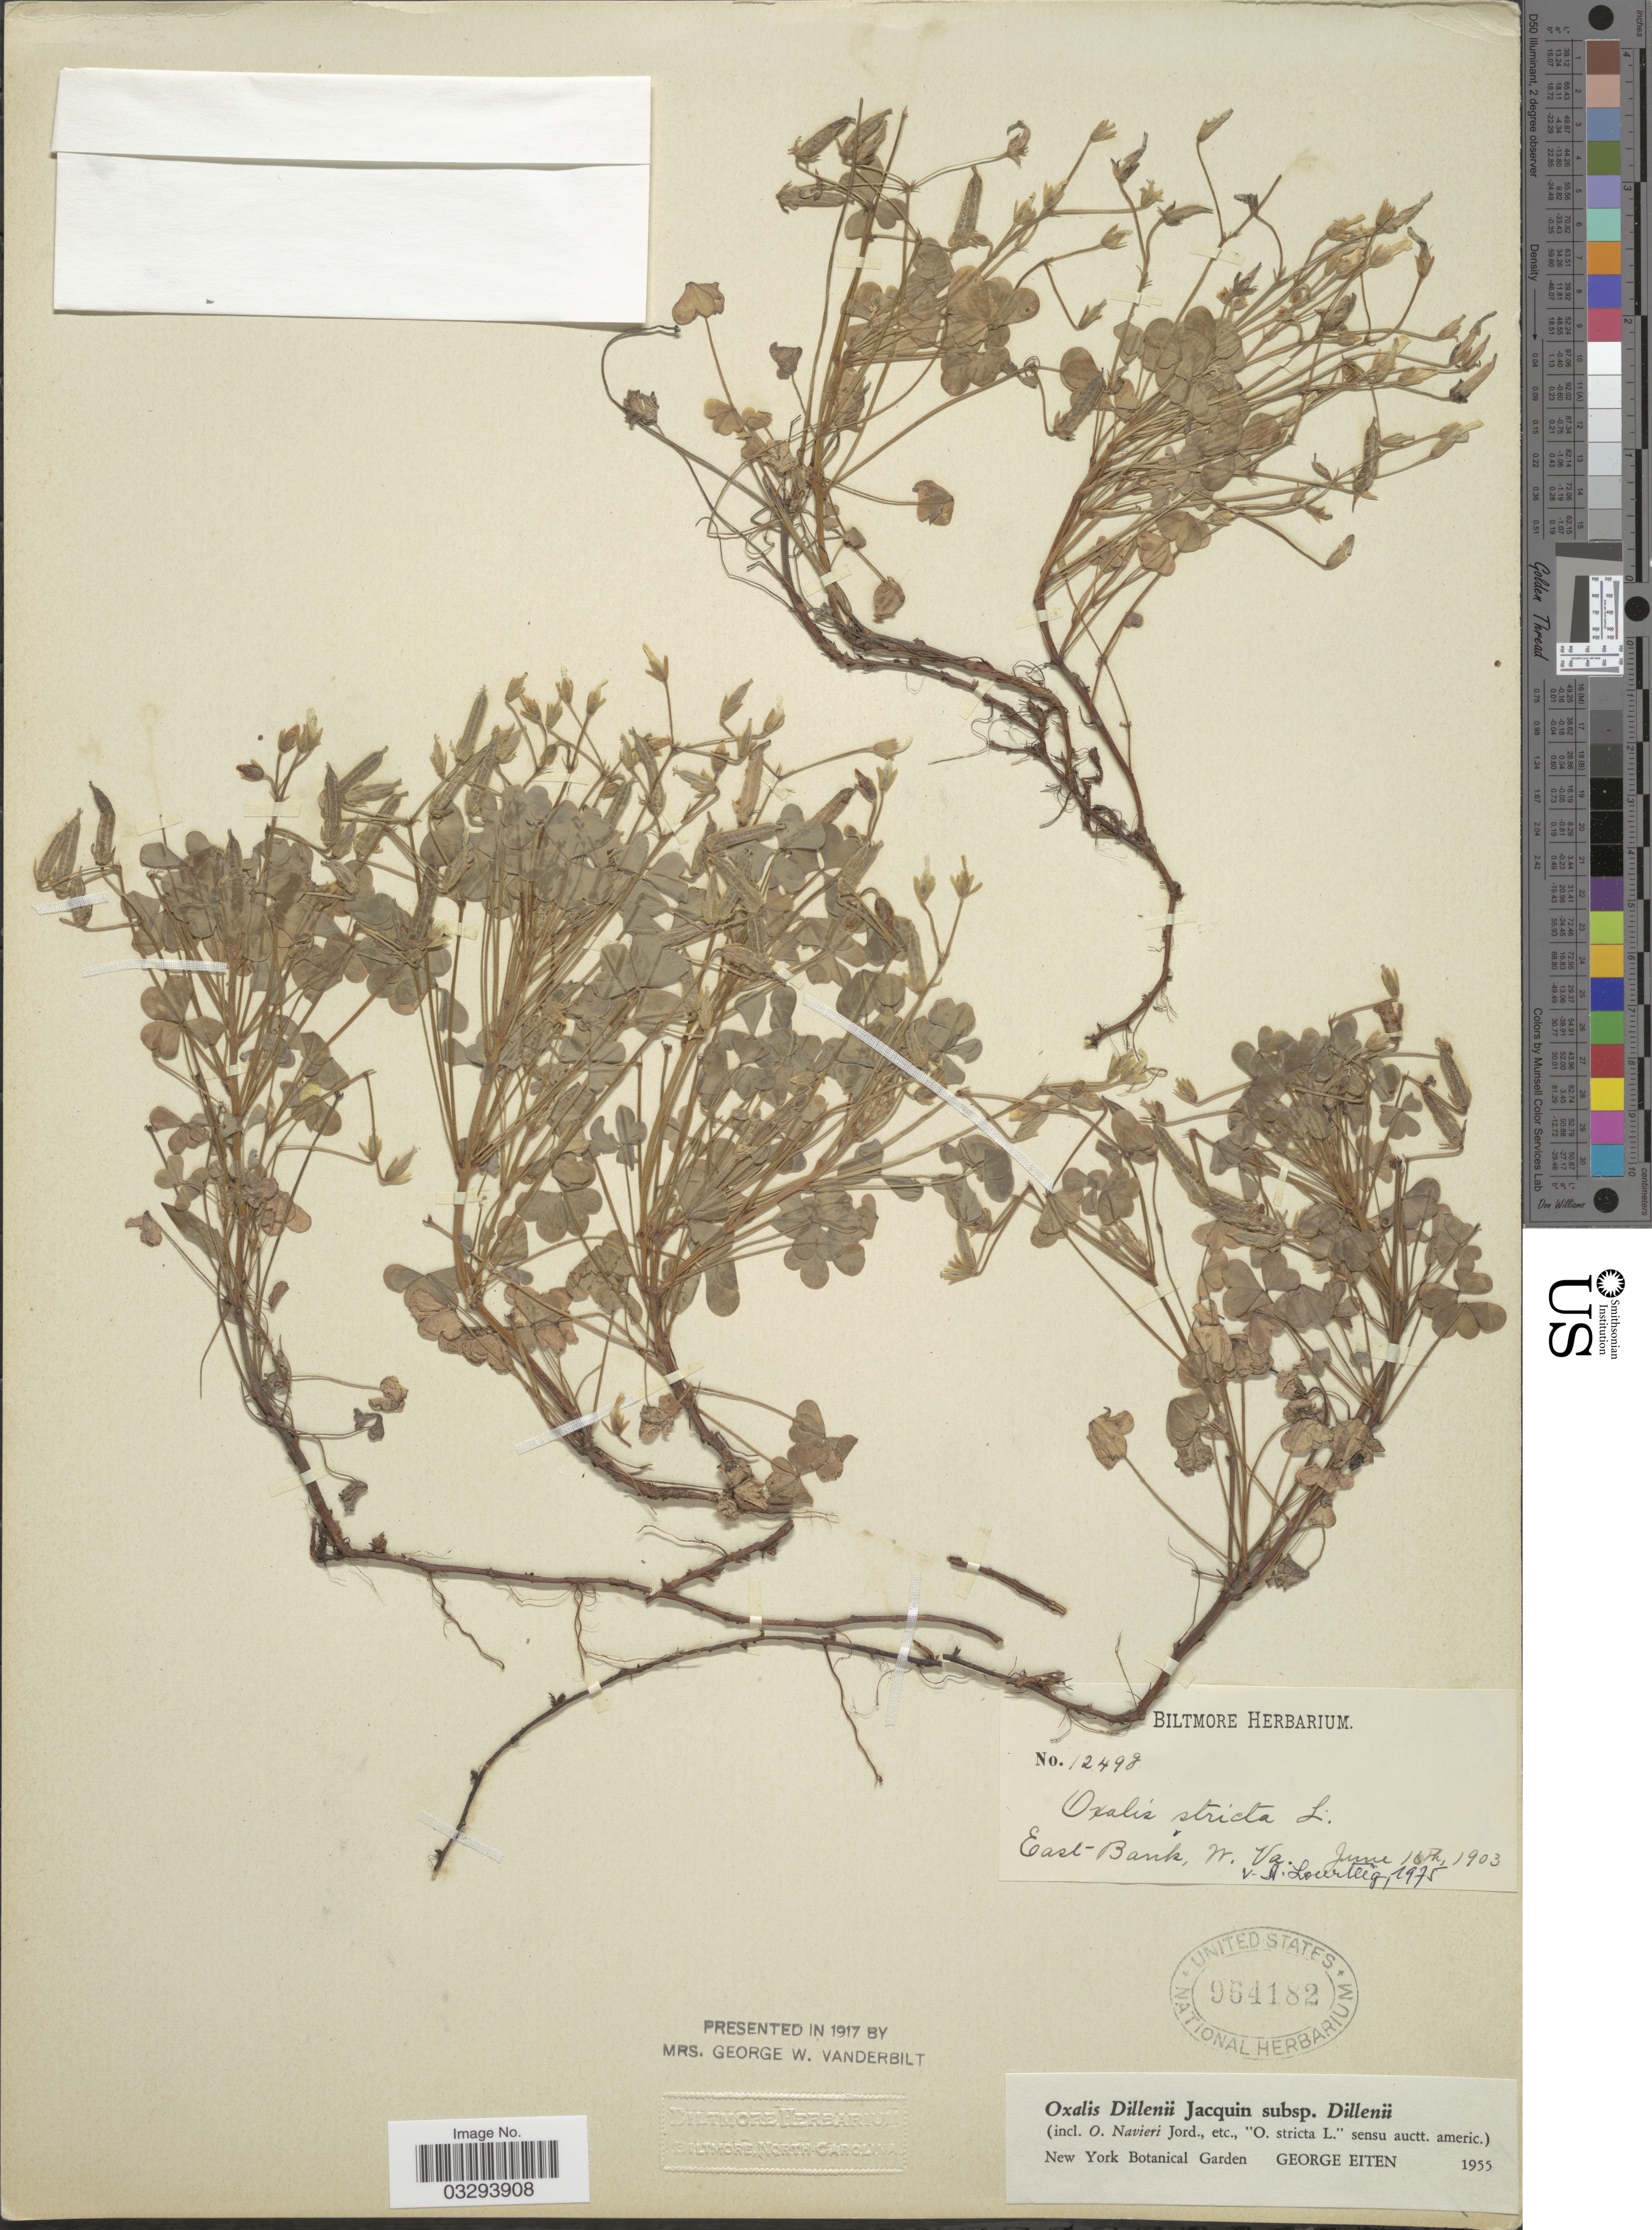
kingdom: Plantae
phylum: Tracheophyta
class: Magnoliopsida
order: Oxalidales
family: Oxalidaceae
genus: Oxalis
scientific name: Oxalis stricta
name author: L.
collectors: ex herb. Biltmore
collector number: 1249g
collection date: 1903-06-18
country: United States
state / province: West Virginia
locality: East Bank, W. Va.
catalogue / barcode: US 964182